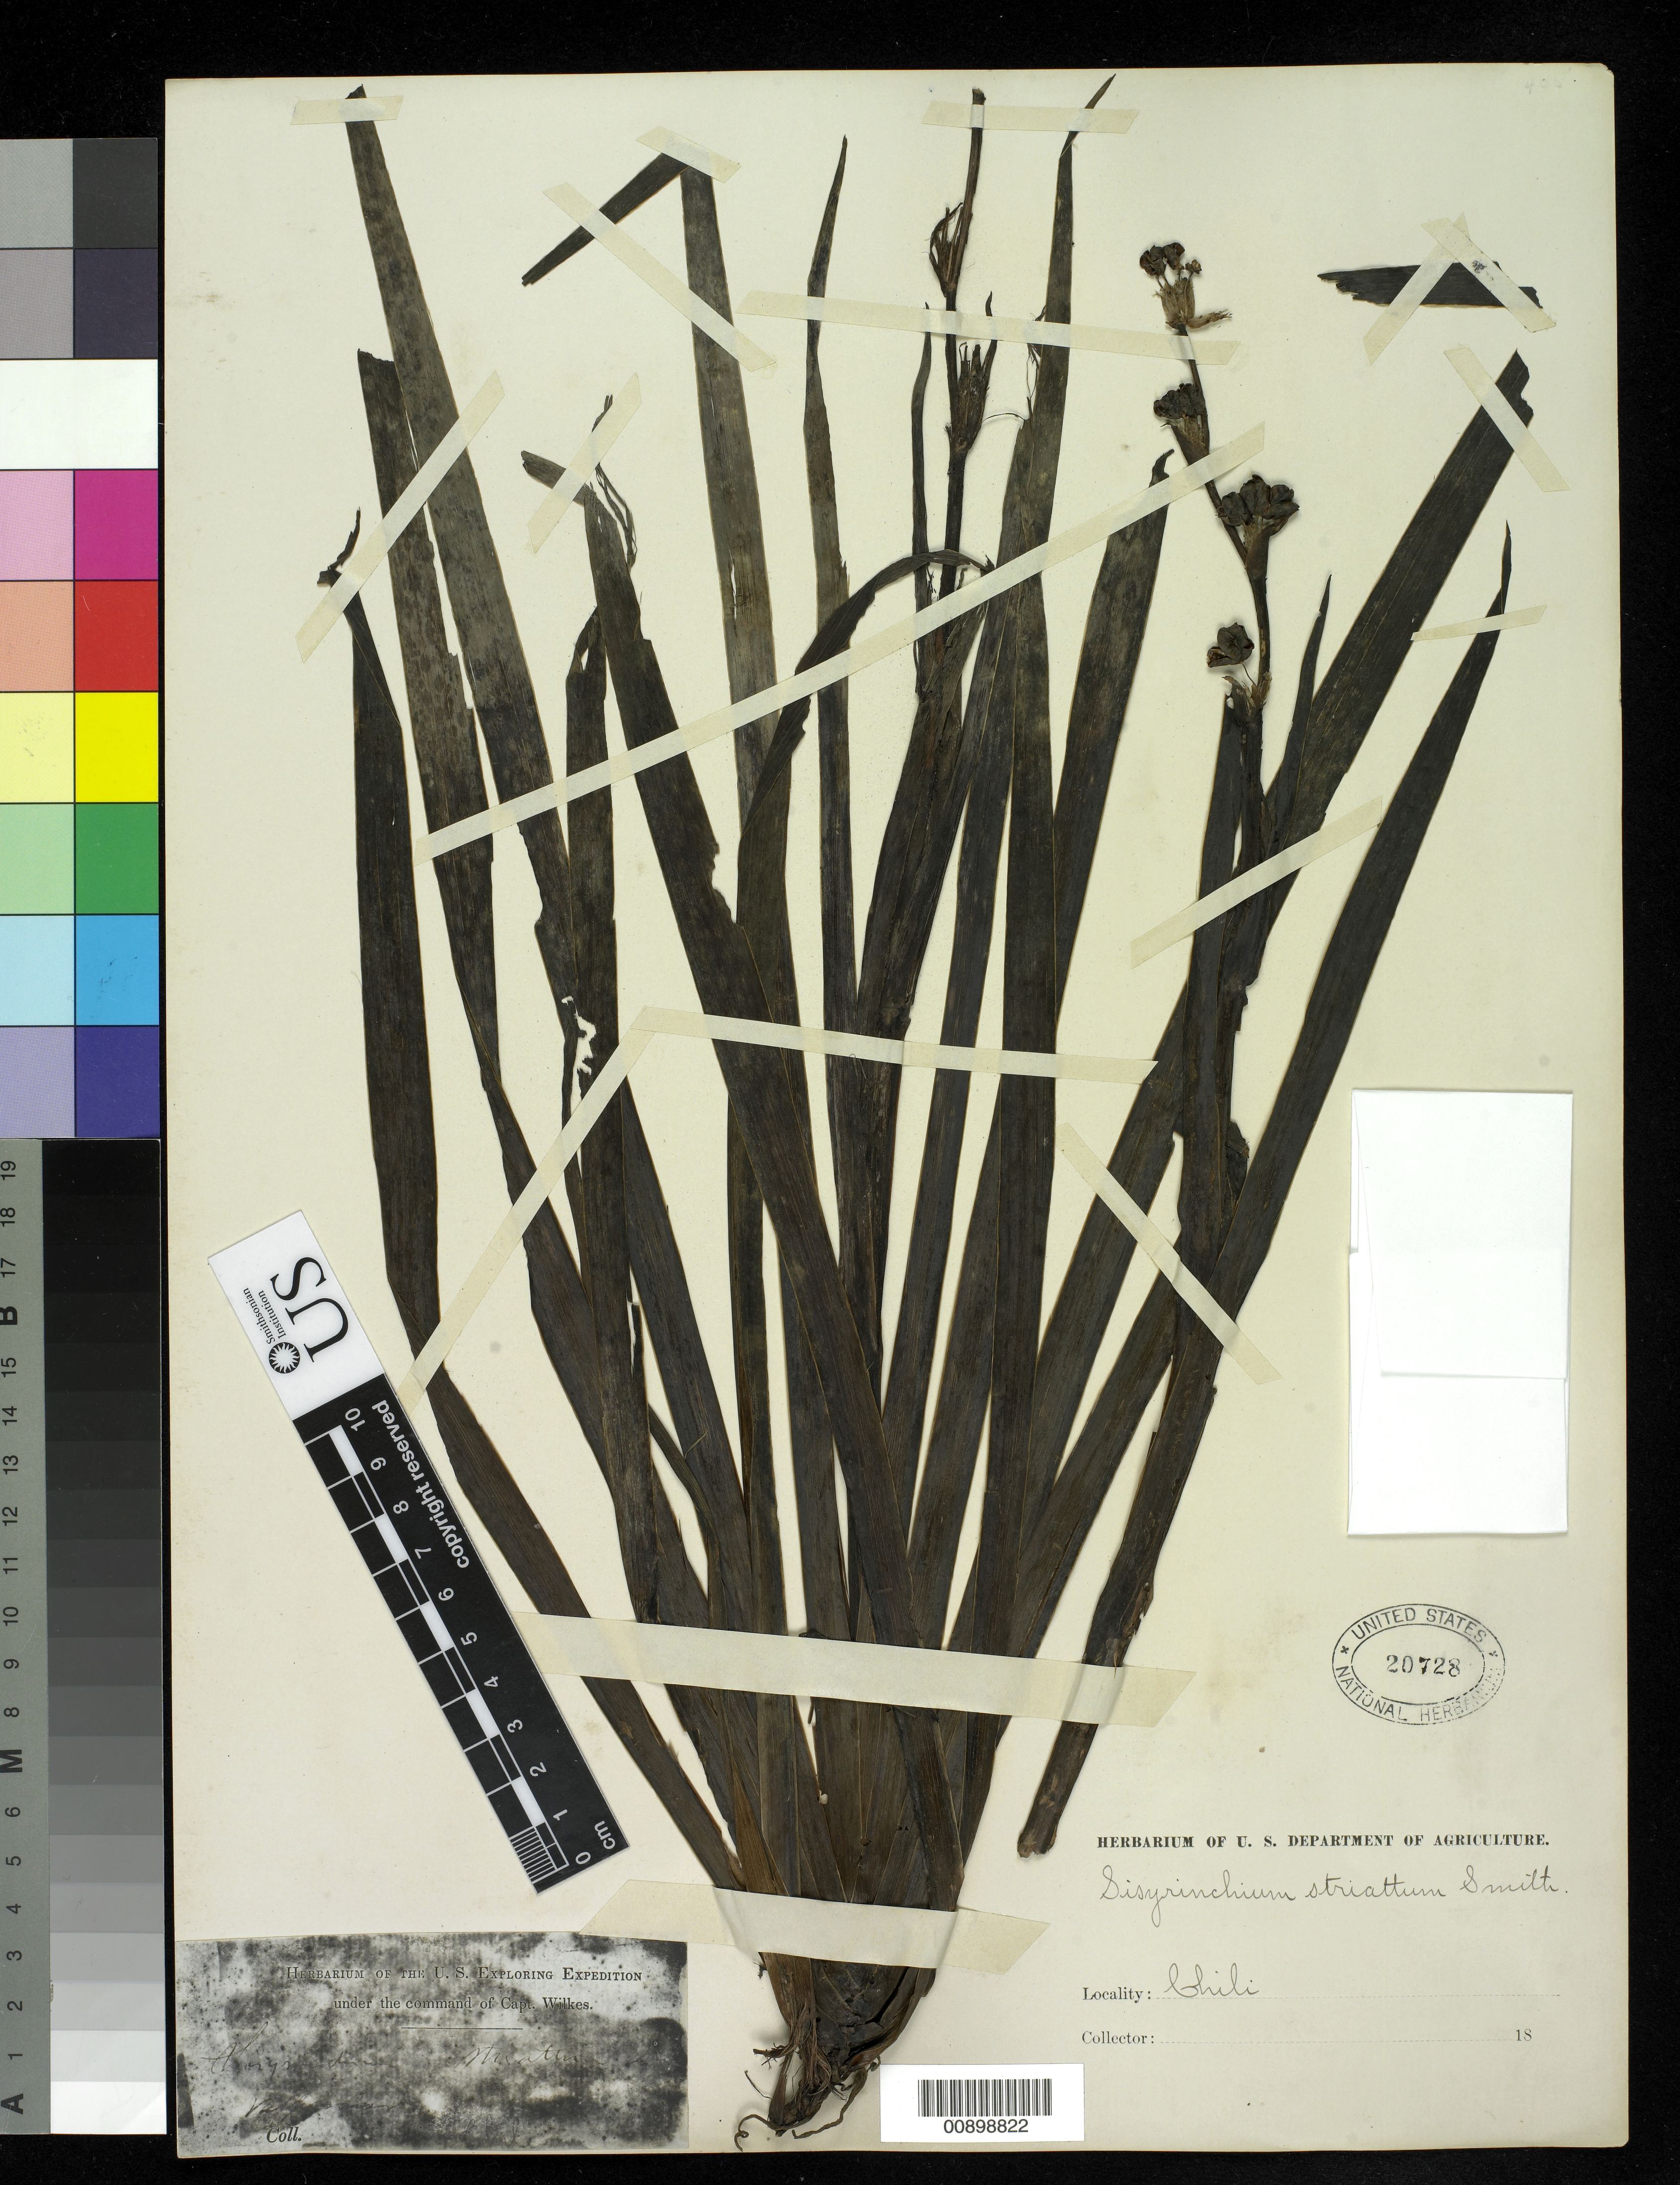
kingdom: Plantae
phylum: Tracheophyta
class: Liliopsida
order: Asparagales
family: Iridaceae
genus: Sisyrinchium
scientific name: Sisyrinchium striatum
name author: Sm.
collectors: Wilkes Explor. Exped.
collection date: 1838/1842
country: Chile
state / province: Valparaíso (V)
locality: Valpairaiso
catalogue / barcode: US 20728